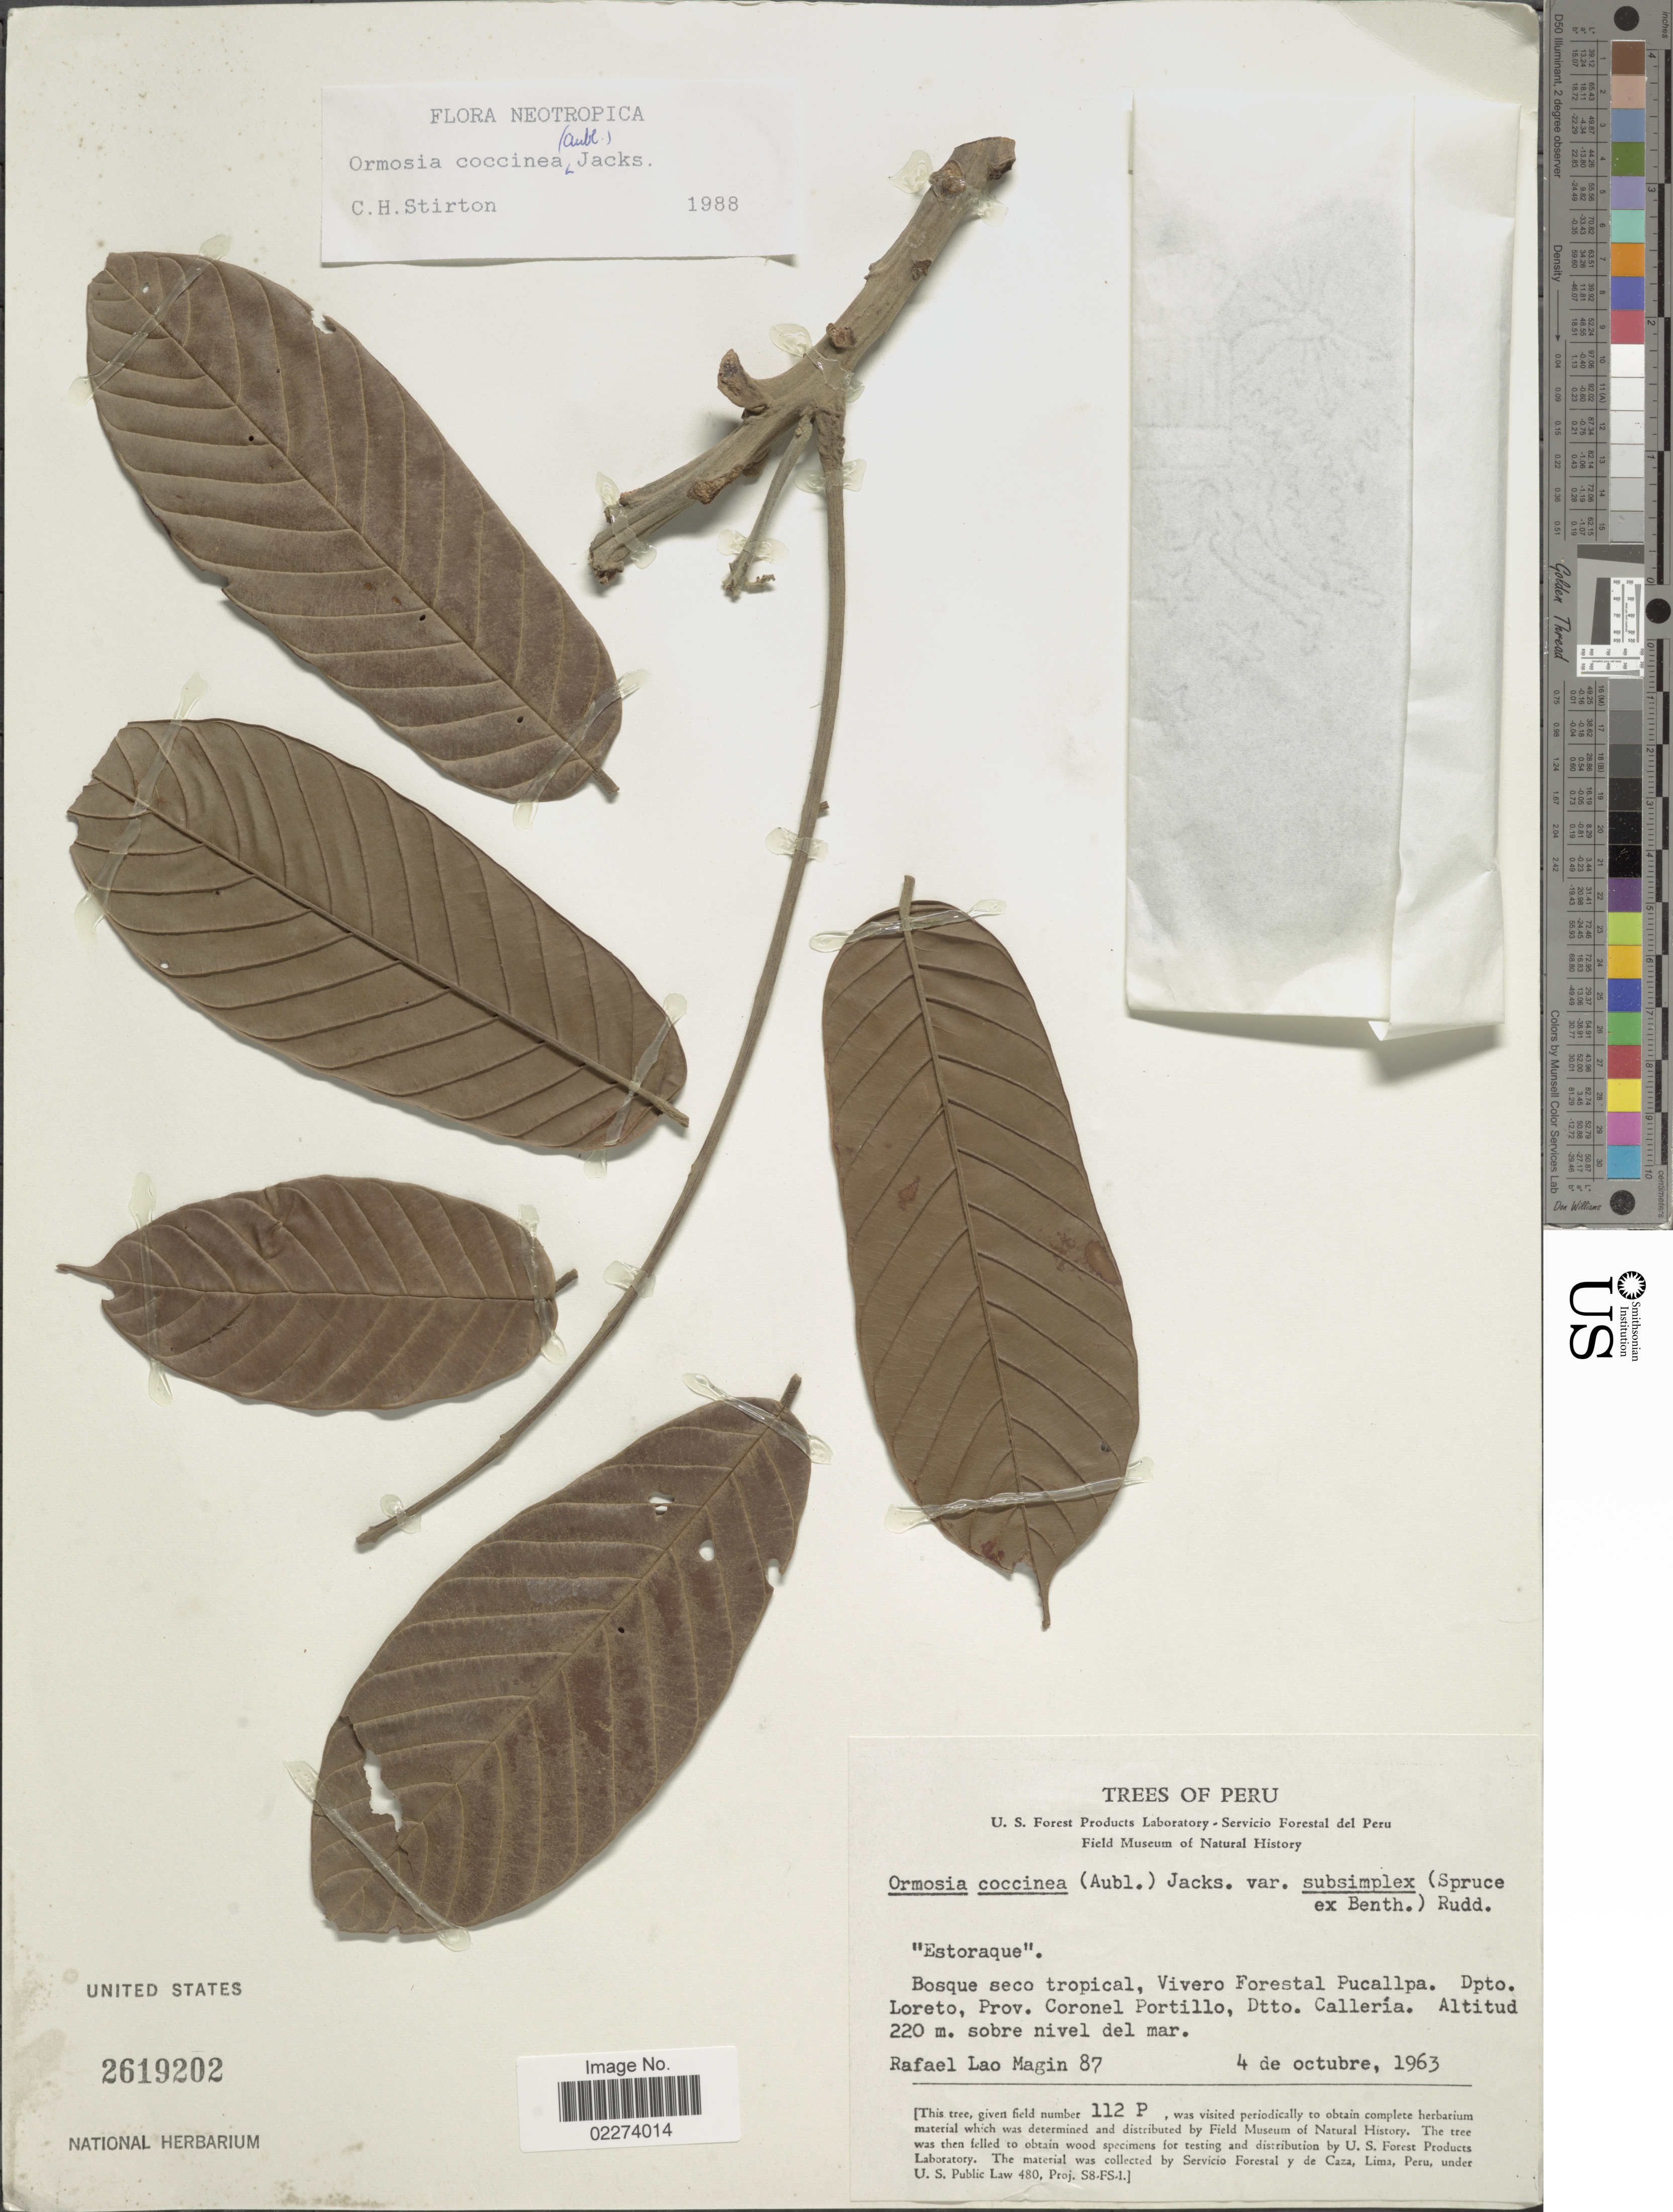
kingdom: Plantae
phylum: Tracheophyta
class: Magnoliopsida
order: Fabales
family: Fabaceae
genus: Ormosia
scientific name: Ormosia coccinea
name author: (Aubl.) Jacks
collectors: R. L. Magin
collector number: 87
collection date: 1963-10-04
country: Peru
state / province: Loreto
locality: Vivero Forestal Pucallpa, Dpto. Loreto, Prov. Coronel Portillo, Dtto, Calleria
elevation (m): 220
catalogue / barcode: US 2619202